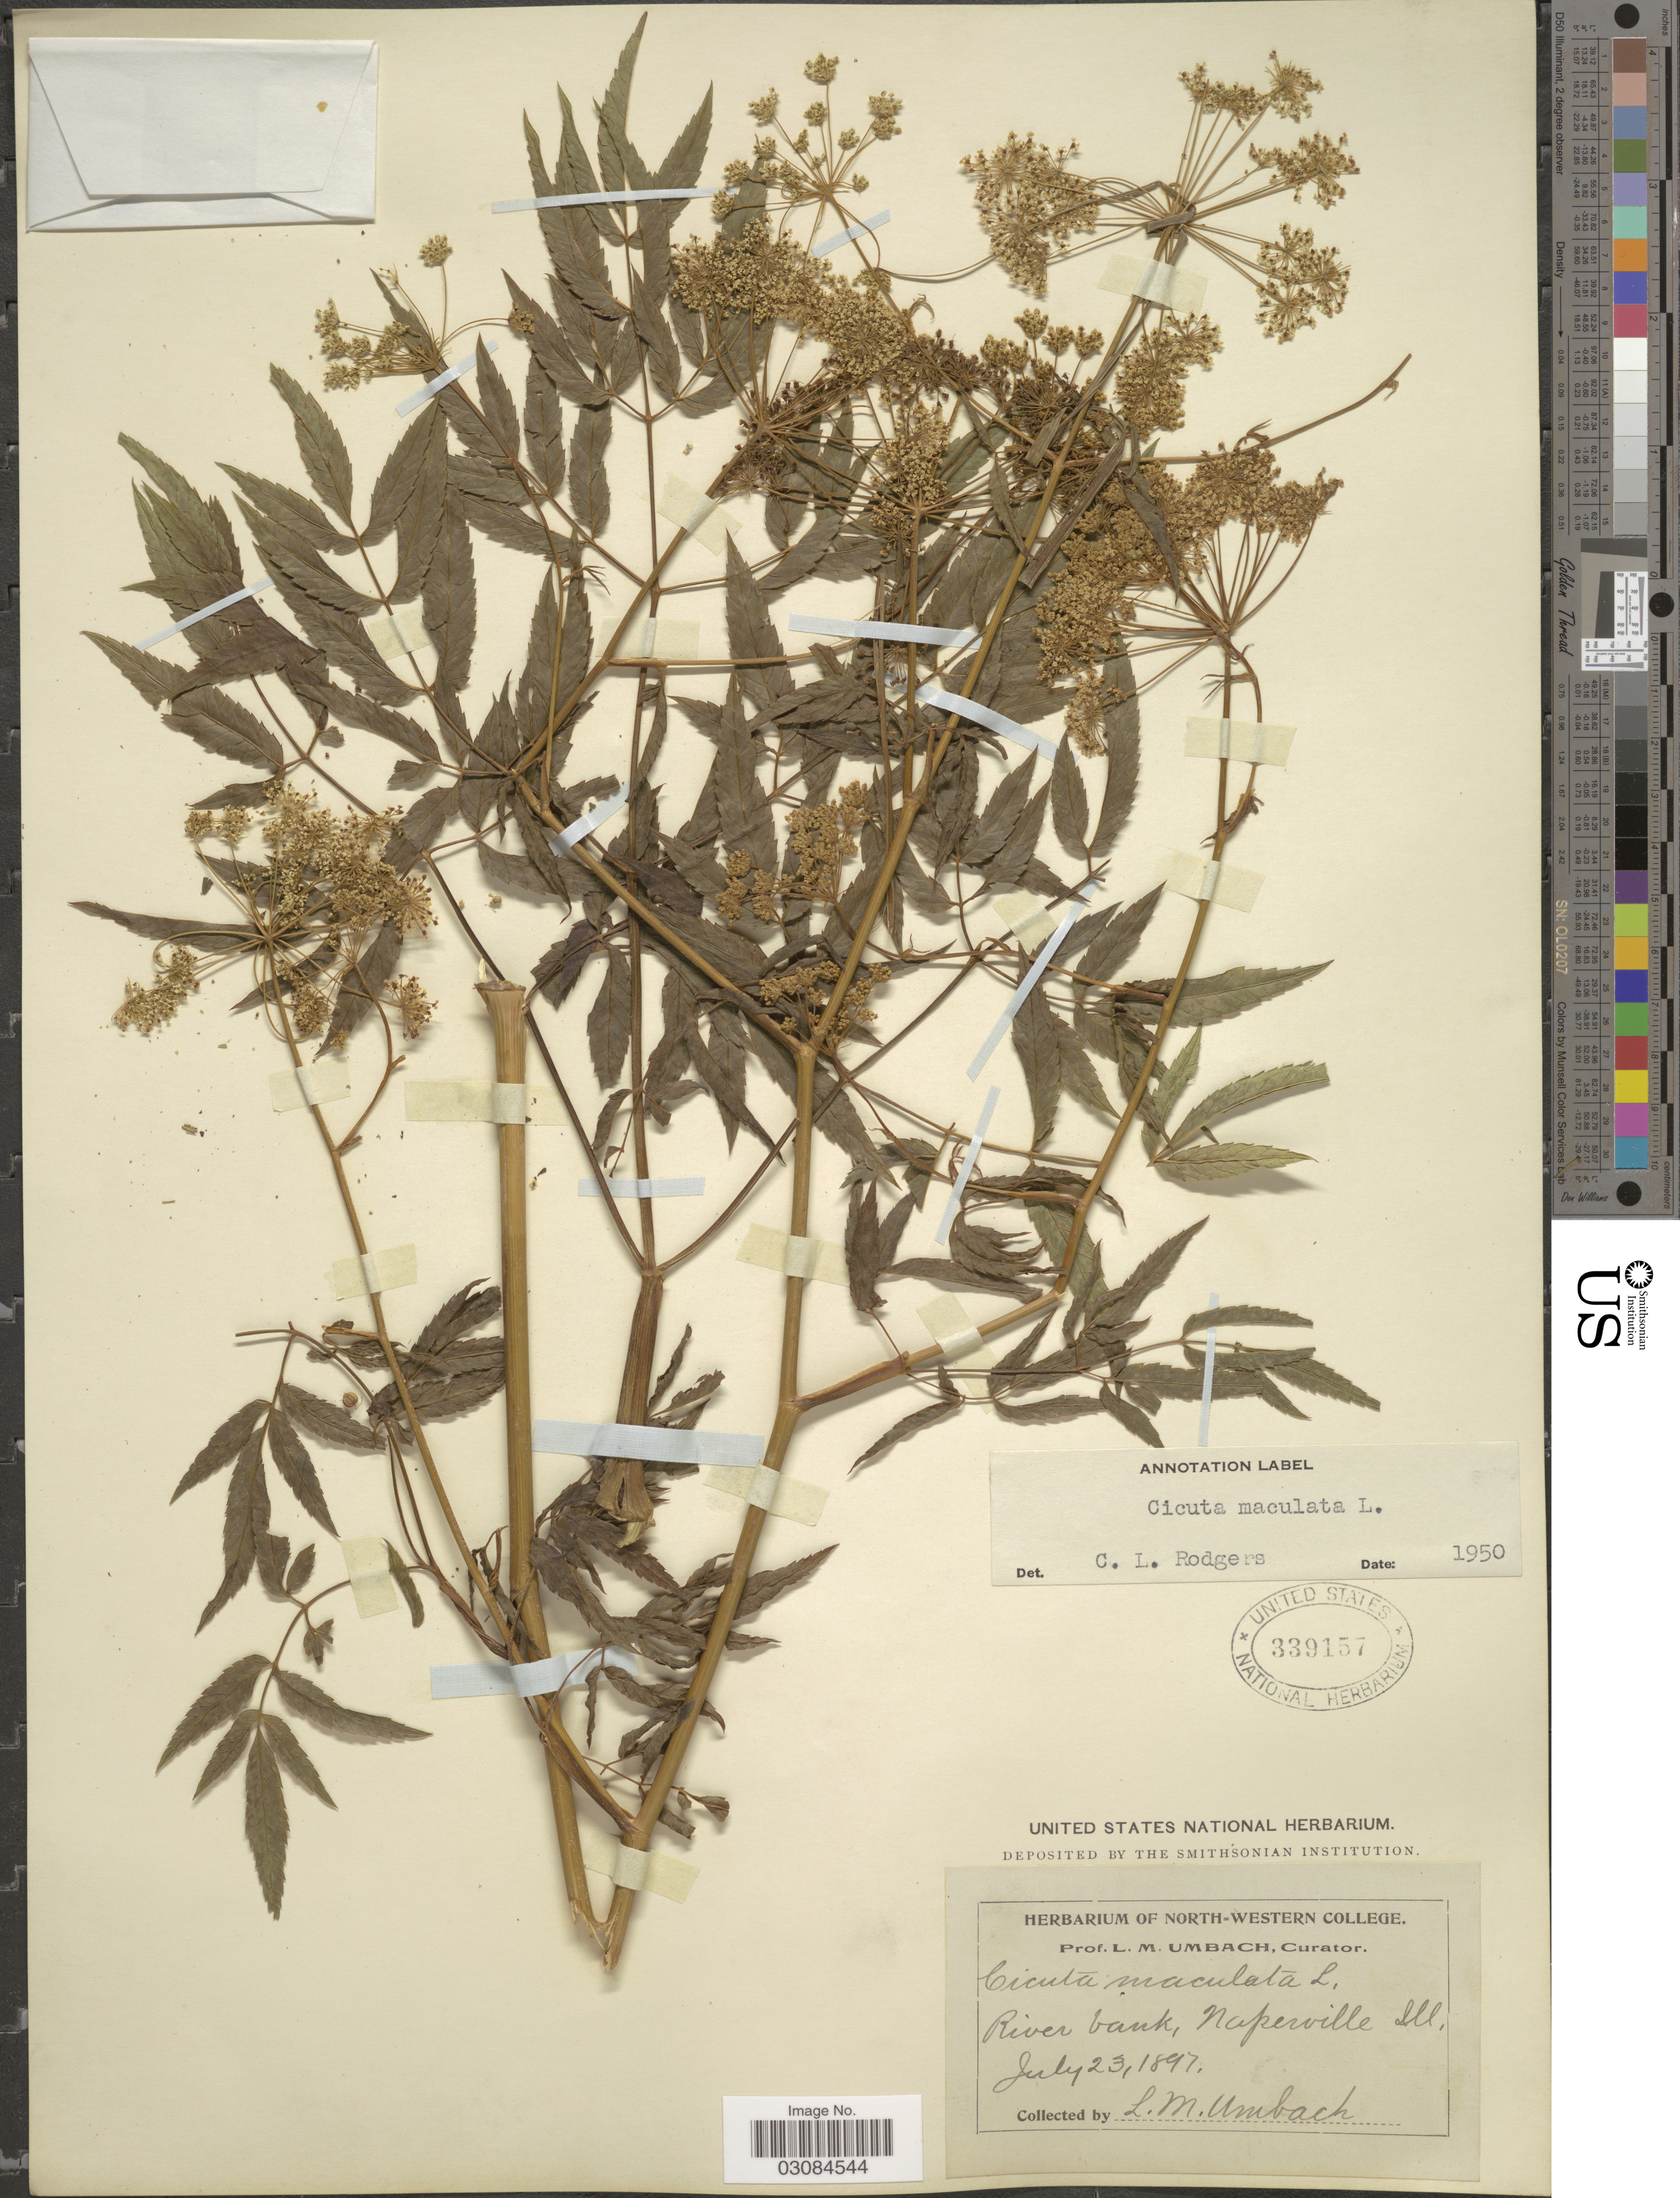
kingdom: Plantae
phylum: Tracheophyta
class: Magnoliopsida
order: Apiales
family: Apiaceae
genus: Cicuta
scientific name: Cicuta maculata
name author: L.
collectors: L. M. Umbach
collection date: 1897-07-23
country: United States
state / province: Illinois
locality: River bank, Napesville Ill.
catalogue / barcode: US 339157